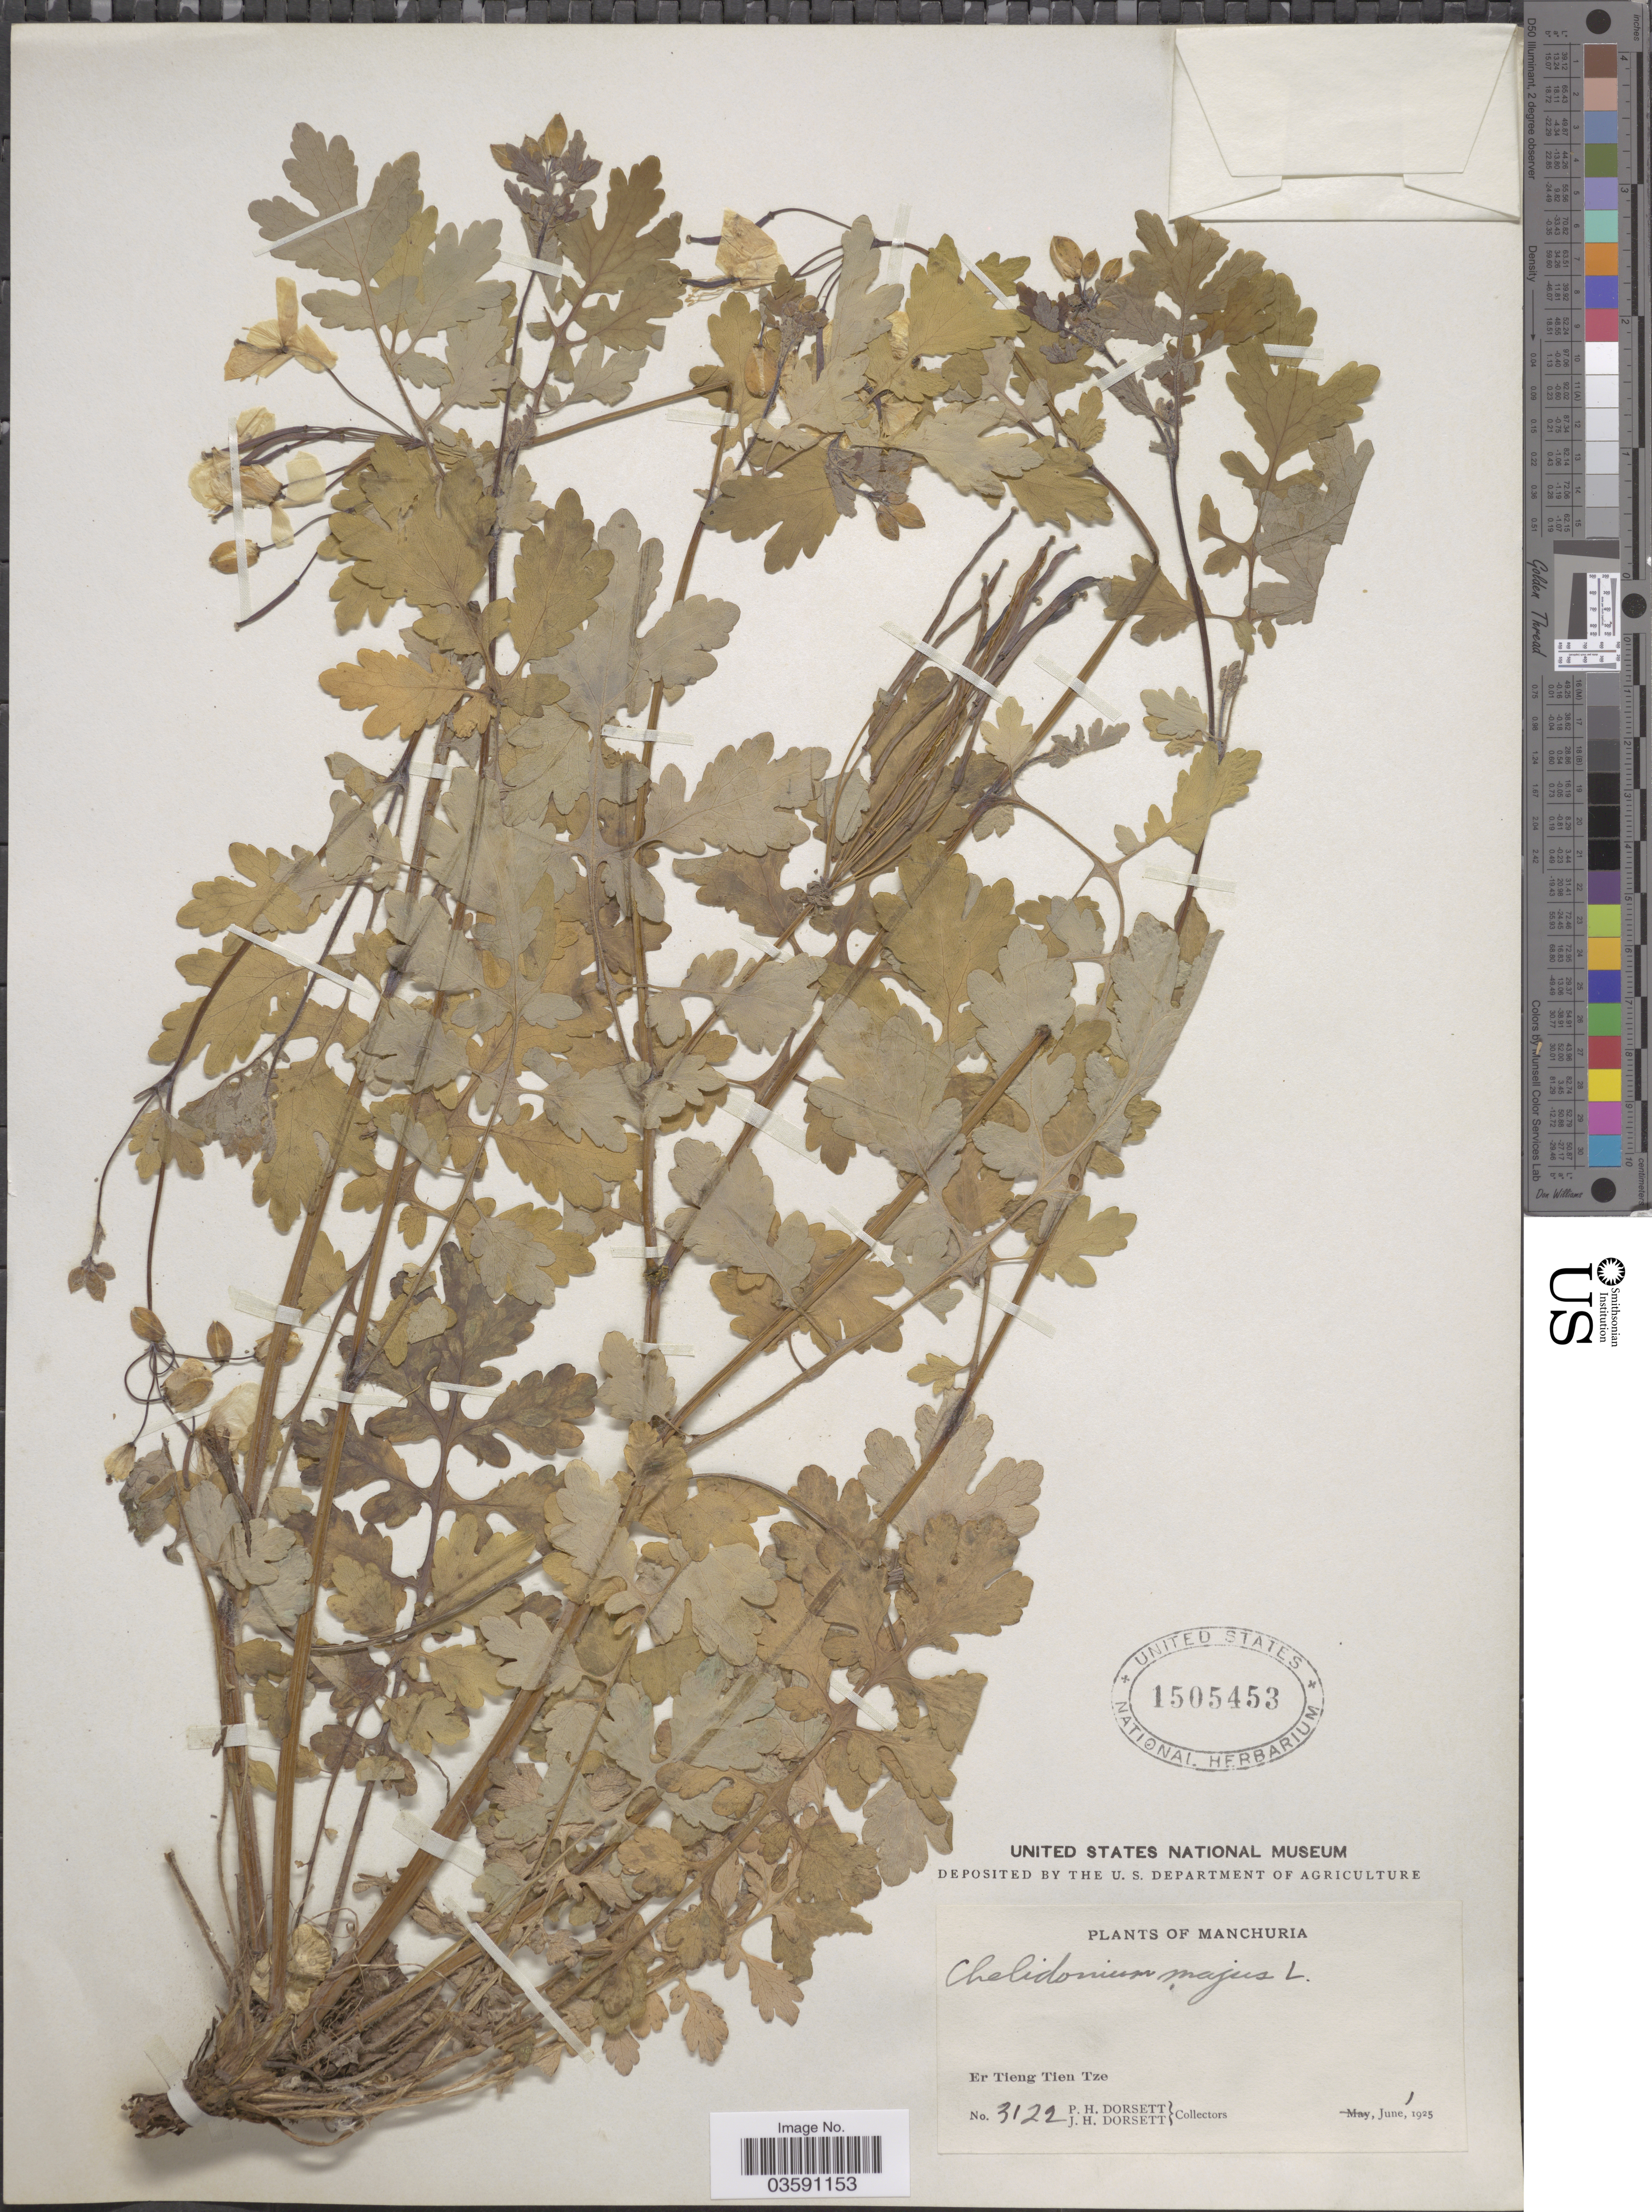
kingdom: Plantae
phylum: Tracheophyta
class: Magnoliopsida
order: Ranunculales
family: Papaveraceae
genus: Chelidonium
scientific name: Chelidonium majus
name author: L.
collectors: P. H. Dorsett & J. Dorsett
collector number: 3122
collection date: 1925-06-01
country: China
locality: Manchuria. Er Tieng Tien Tze.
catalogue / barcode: US 1505453